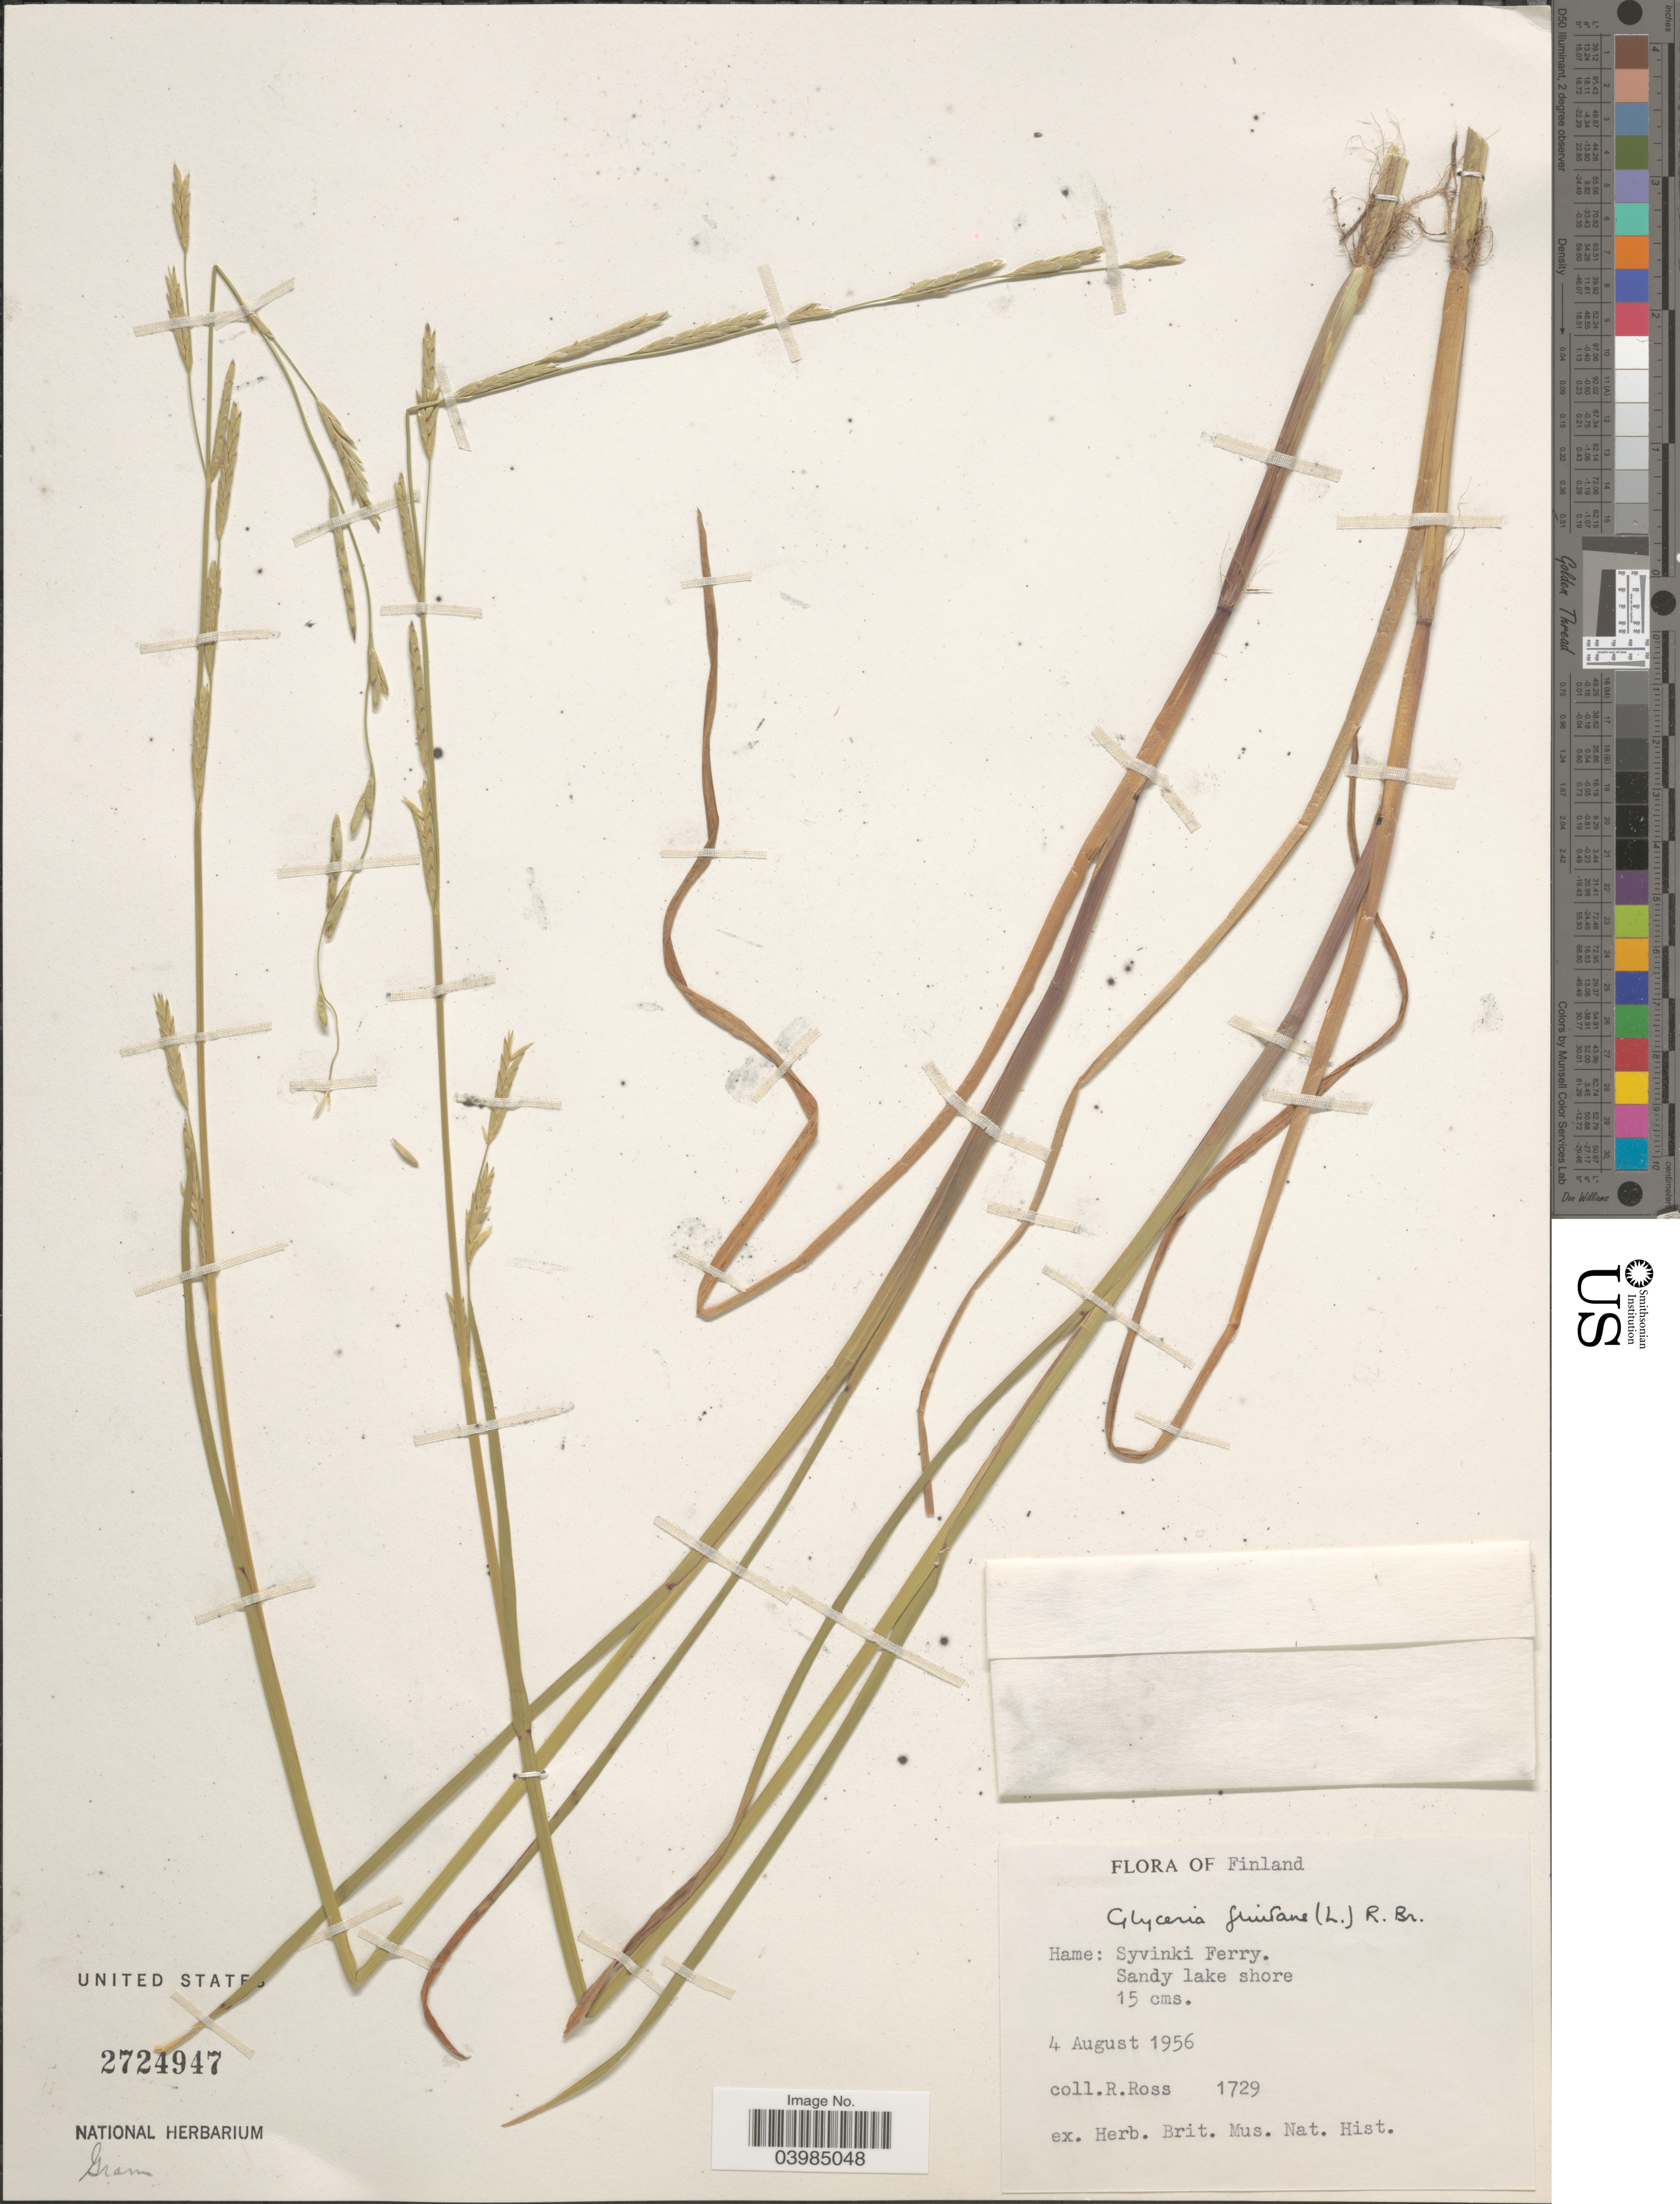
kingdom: Plantae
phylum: Tracheophyta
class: Liliopsida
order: Poales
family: Poaceae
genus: Glyceria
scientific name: Glyceria fluitans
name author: (L.) R. Br.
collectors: R. Cross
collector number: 1729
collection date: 1956-08-04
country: Finland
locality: Hame: Syvinki Ferry.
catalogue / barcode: US 2724947